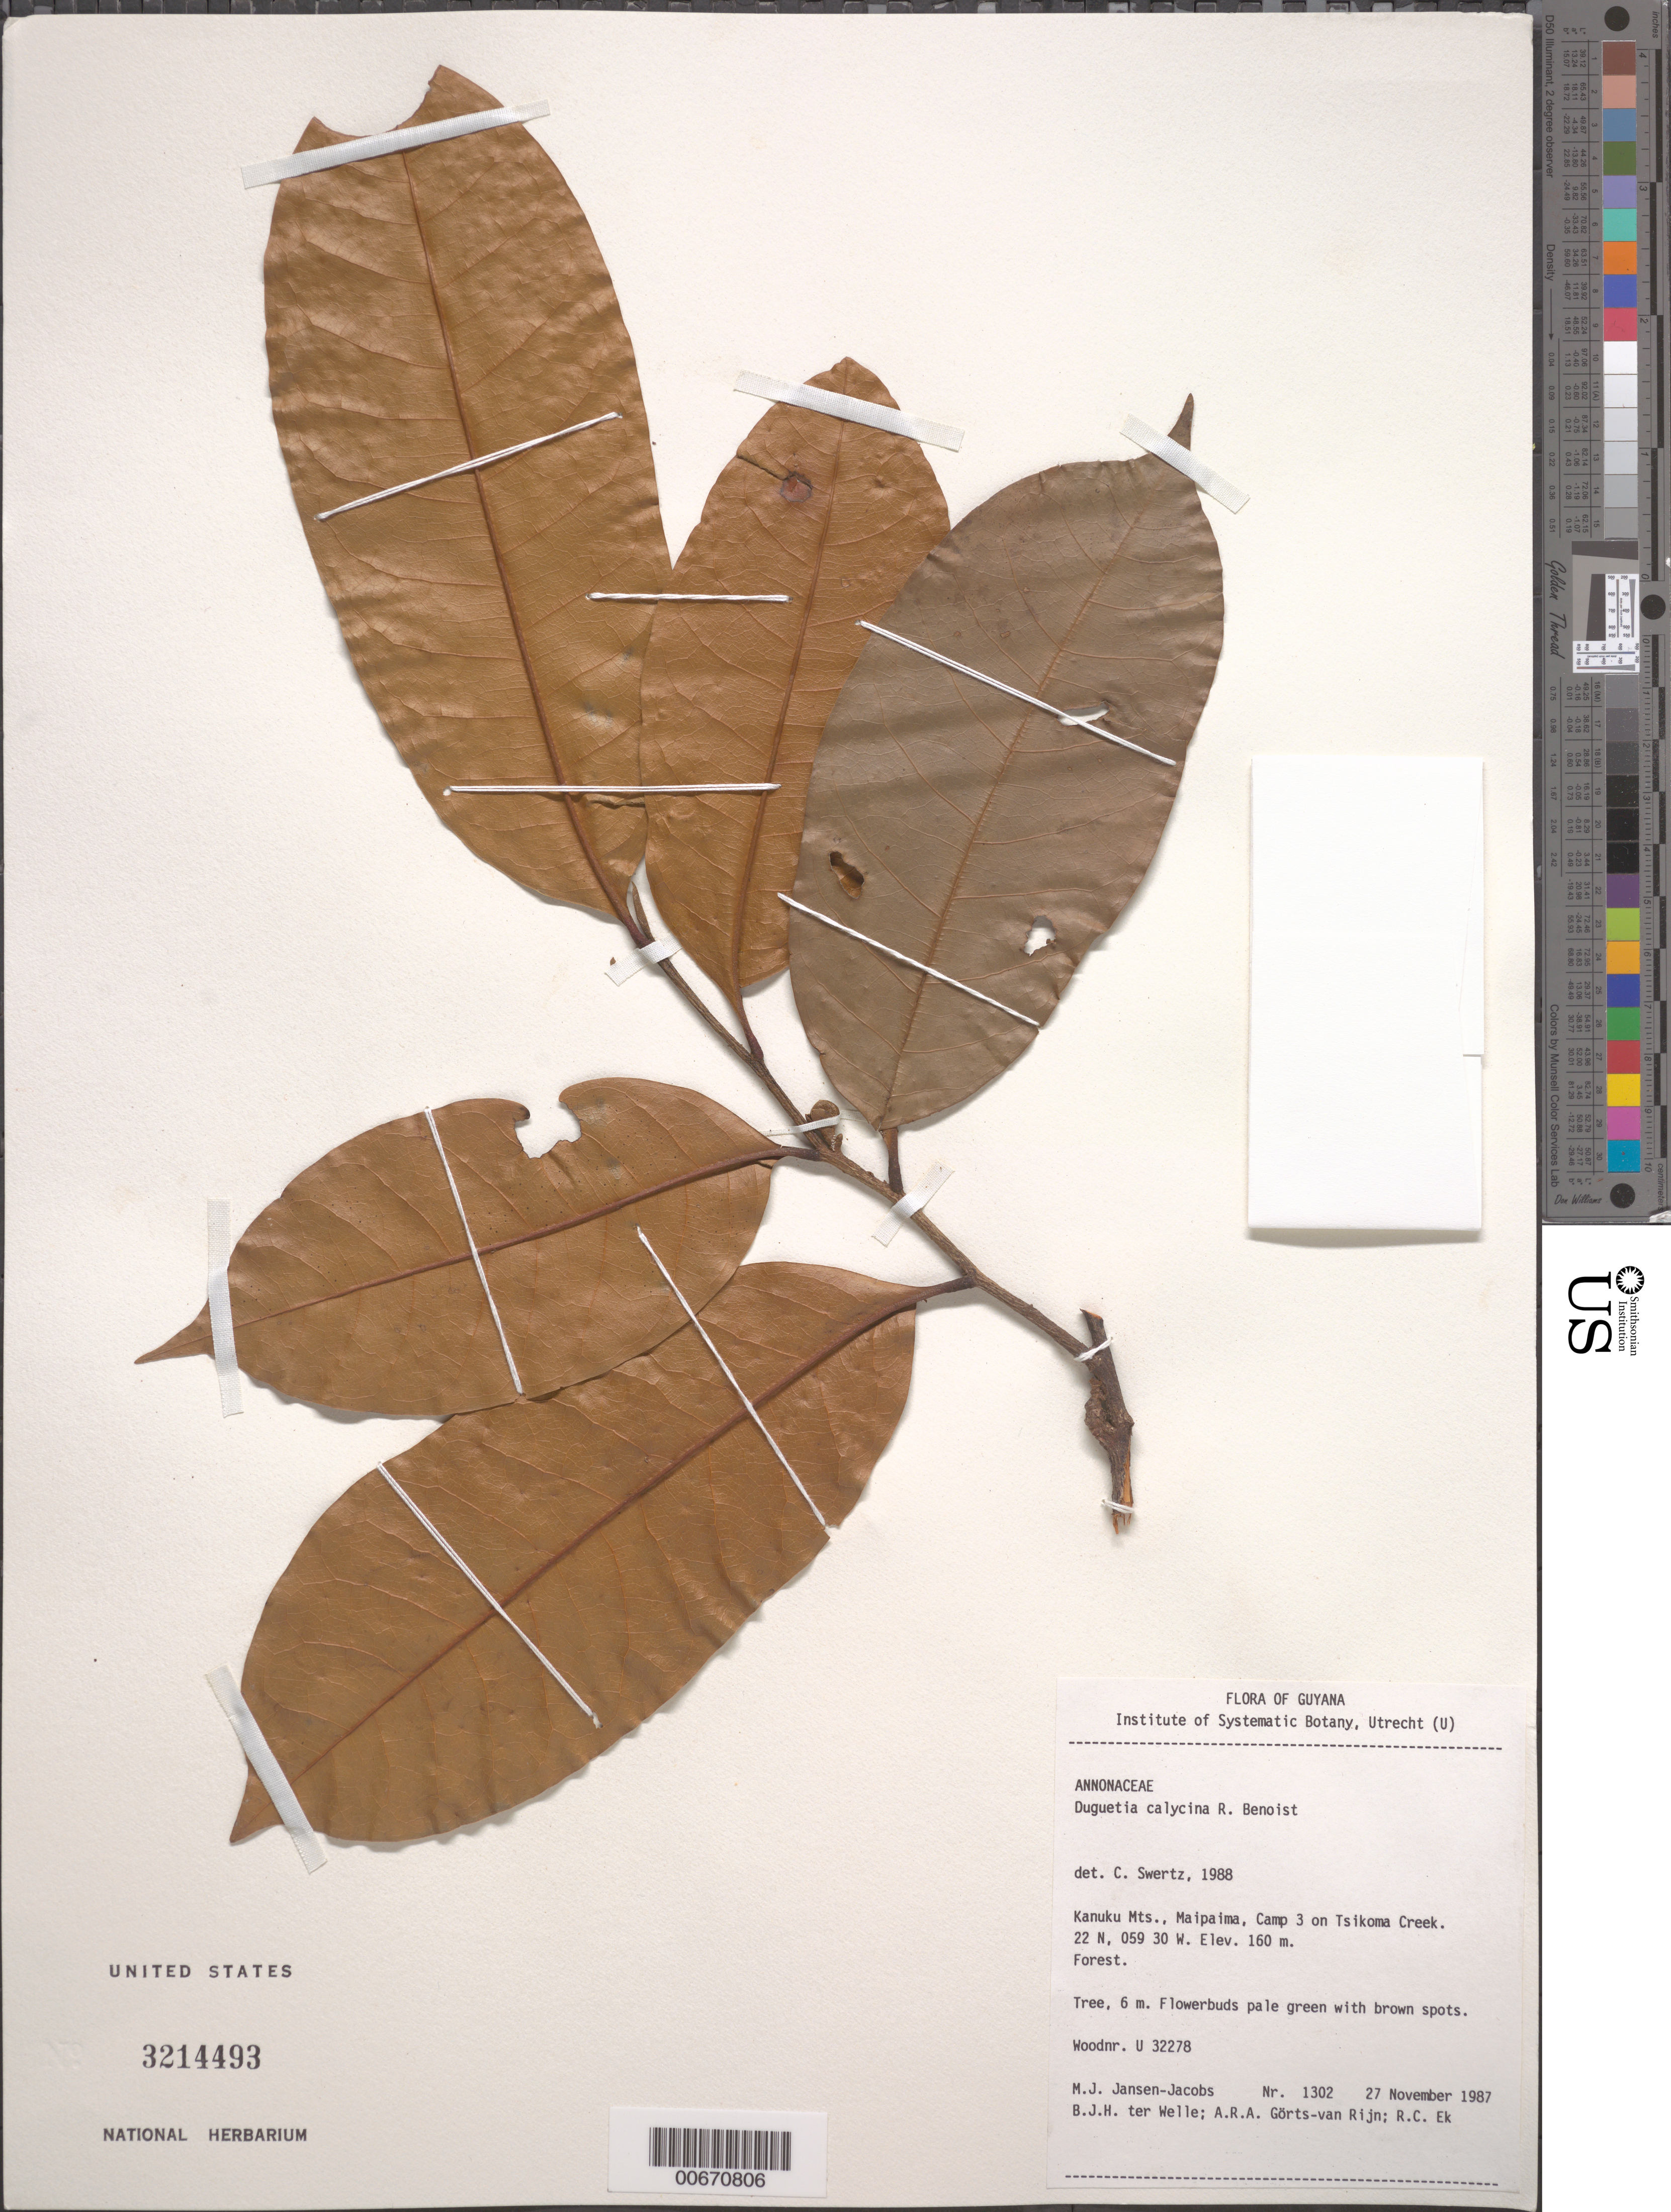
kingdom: Plantae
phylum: Tracheophyta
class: Magnoliopsida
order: Magnoliales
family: Annonaceae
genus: Duguetia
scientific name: Duguetia calycina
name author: Benoist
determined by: Swertz, C.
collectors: M. J. Jansen-Jacobs, B. Welle, A. .R. A. Görts-van Rijn & R. C. Ek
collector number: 1302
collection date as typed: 27-Nov-87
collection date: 1987-11-27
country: Guyana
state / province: U. Takutu-U. Essequibo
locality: Maipaima, Camp 3 on Tsikoma Creek, Kanuku Mts.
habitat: Forest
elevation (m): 160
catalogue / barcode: US 3214493